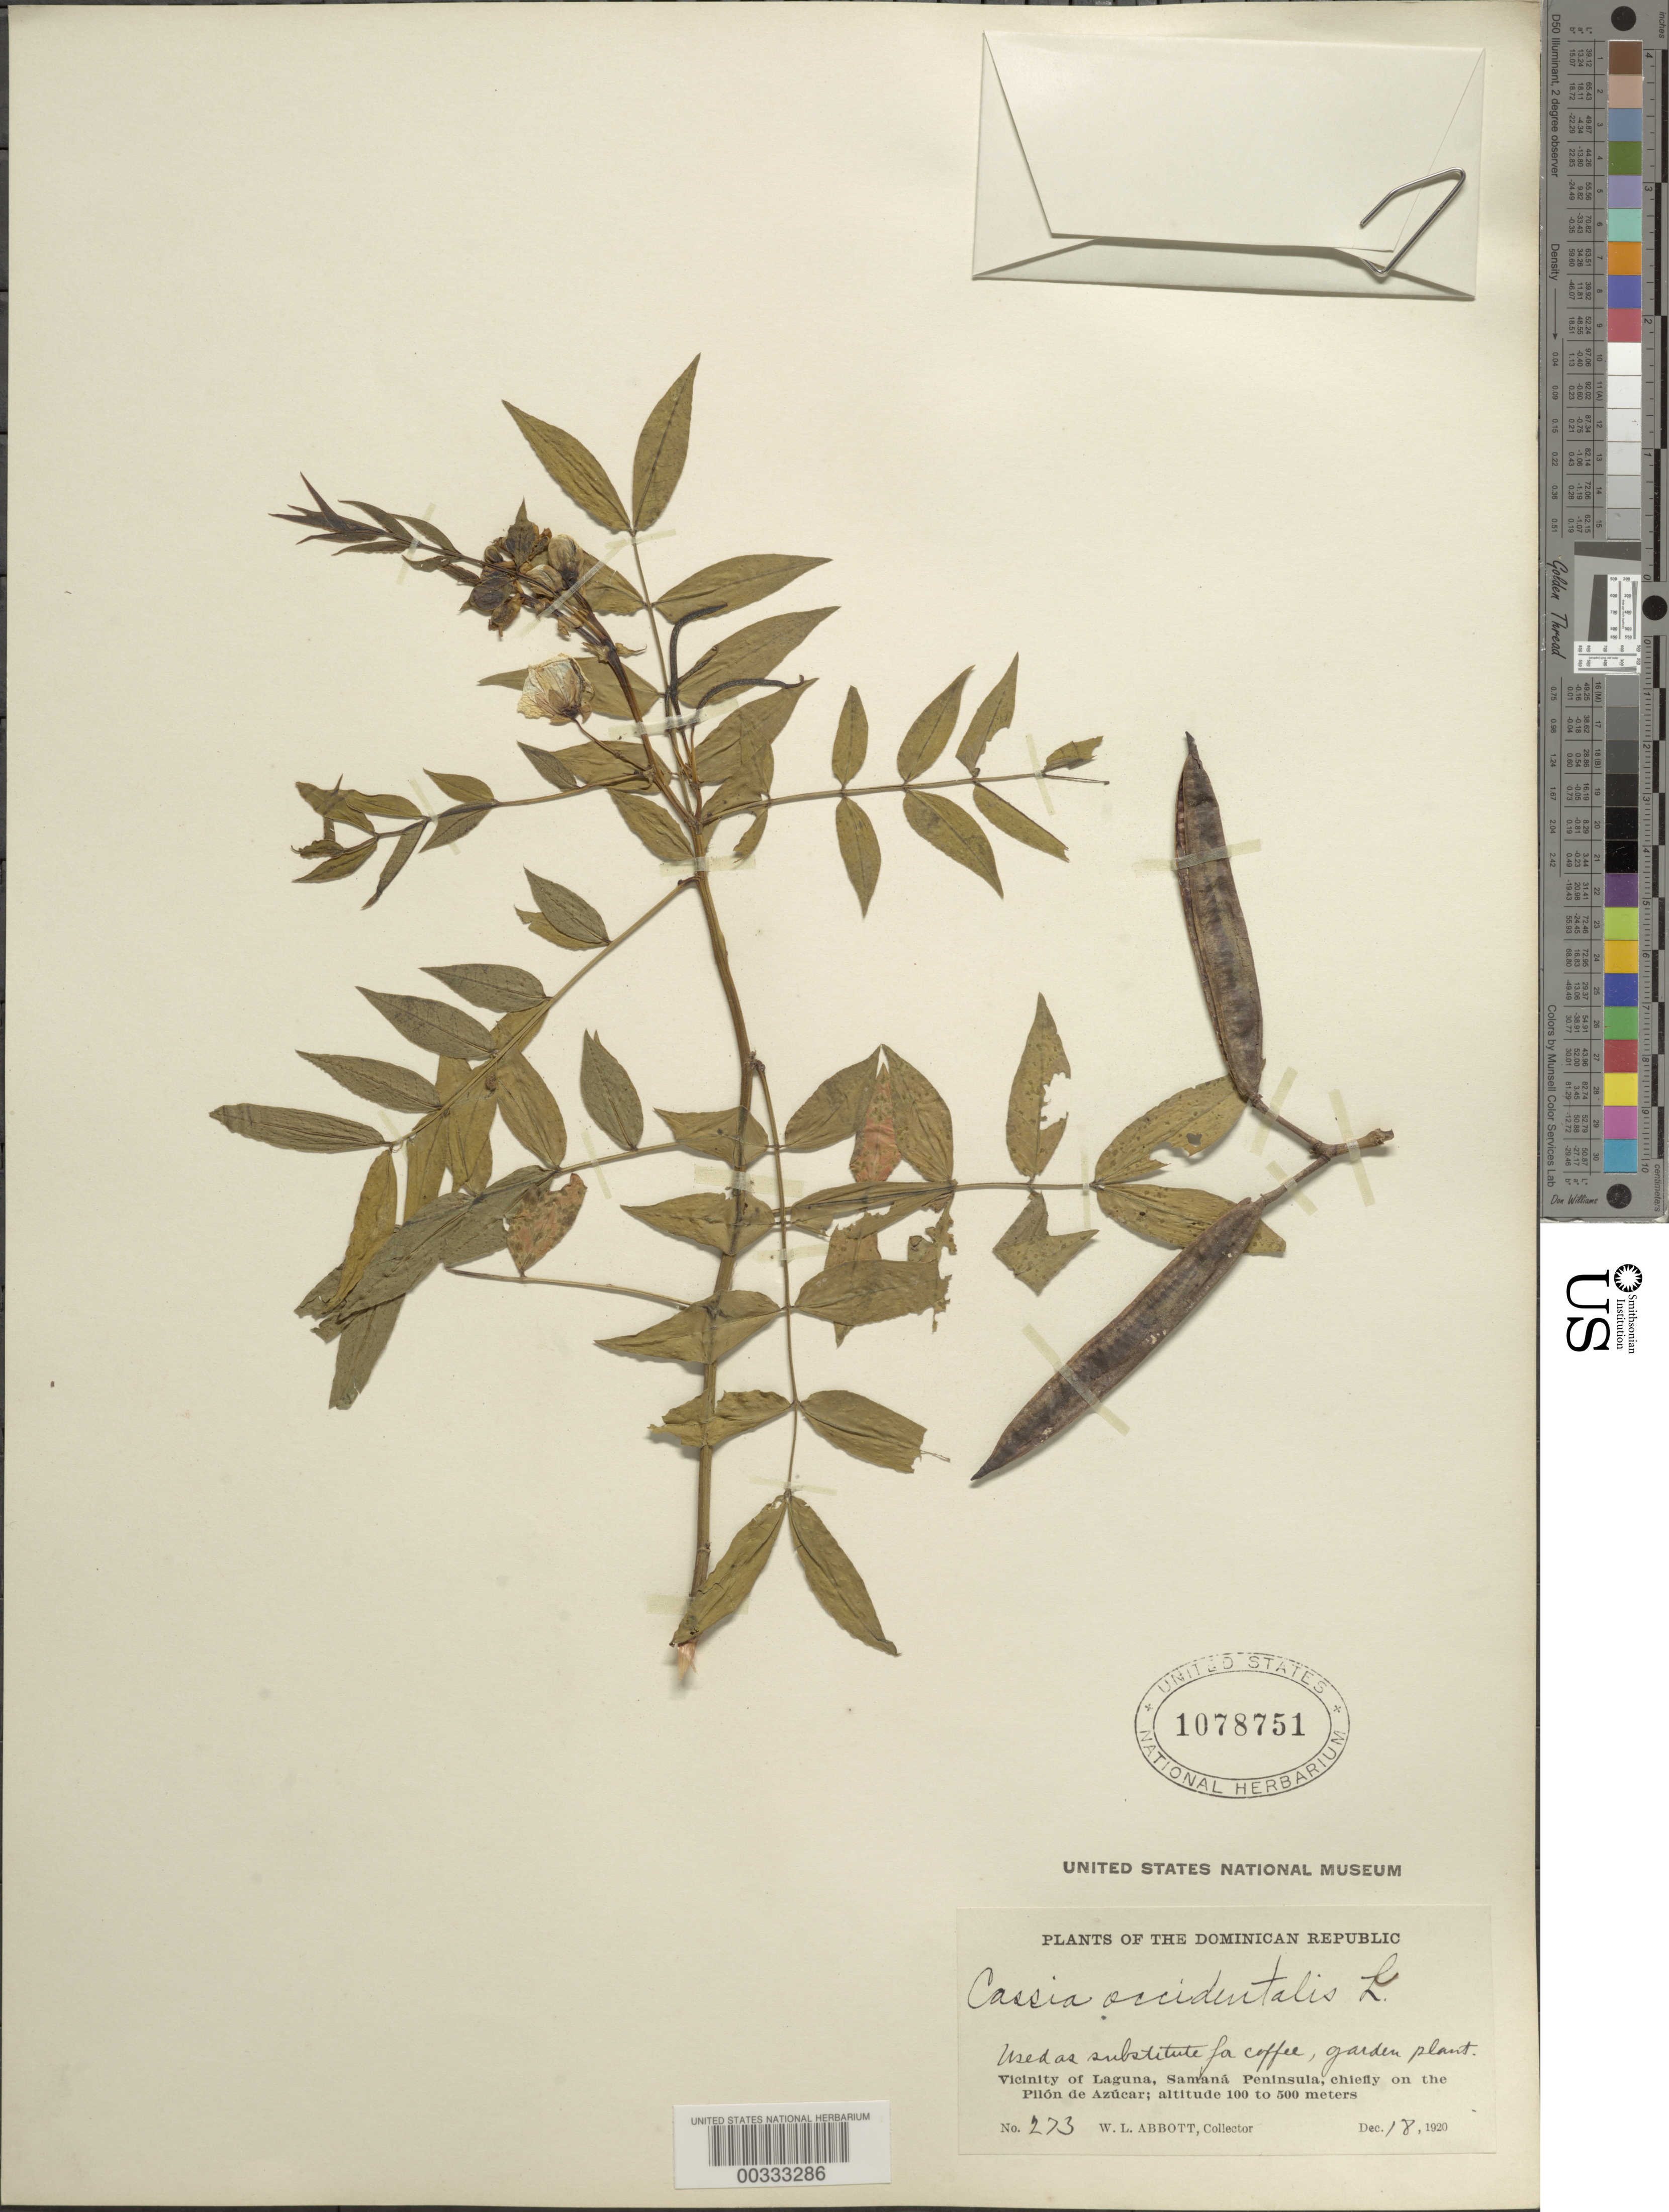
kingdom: Plantae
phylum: Tracheophyta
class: Magnoliopsida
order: Fabales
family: Fabaceae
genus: Senna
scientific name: Senna sophera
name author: (L.) Roxb.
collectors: W. L. Abbott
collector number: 273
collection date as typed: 18 Dec 1920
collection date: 1920-12-18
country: Dominican Republic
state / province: Samaná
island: Hispaniola Island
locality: Vicinity of laguna, samana peninsula, chiefly on the pilon de azucar [Samana Peninsula]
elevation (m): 100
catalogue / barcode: US 1078751